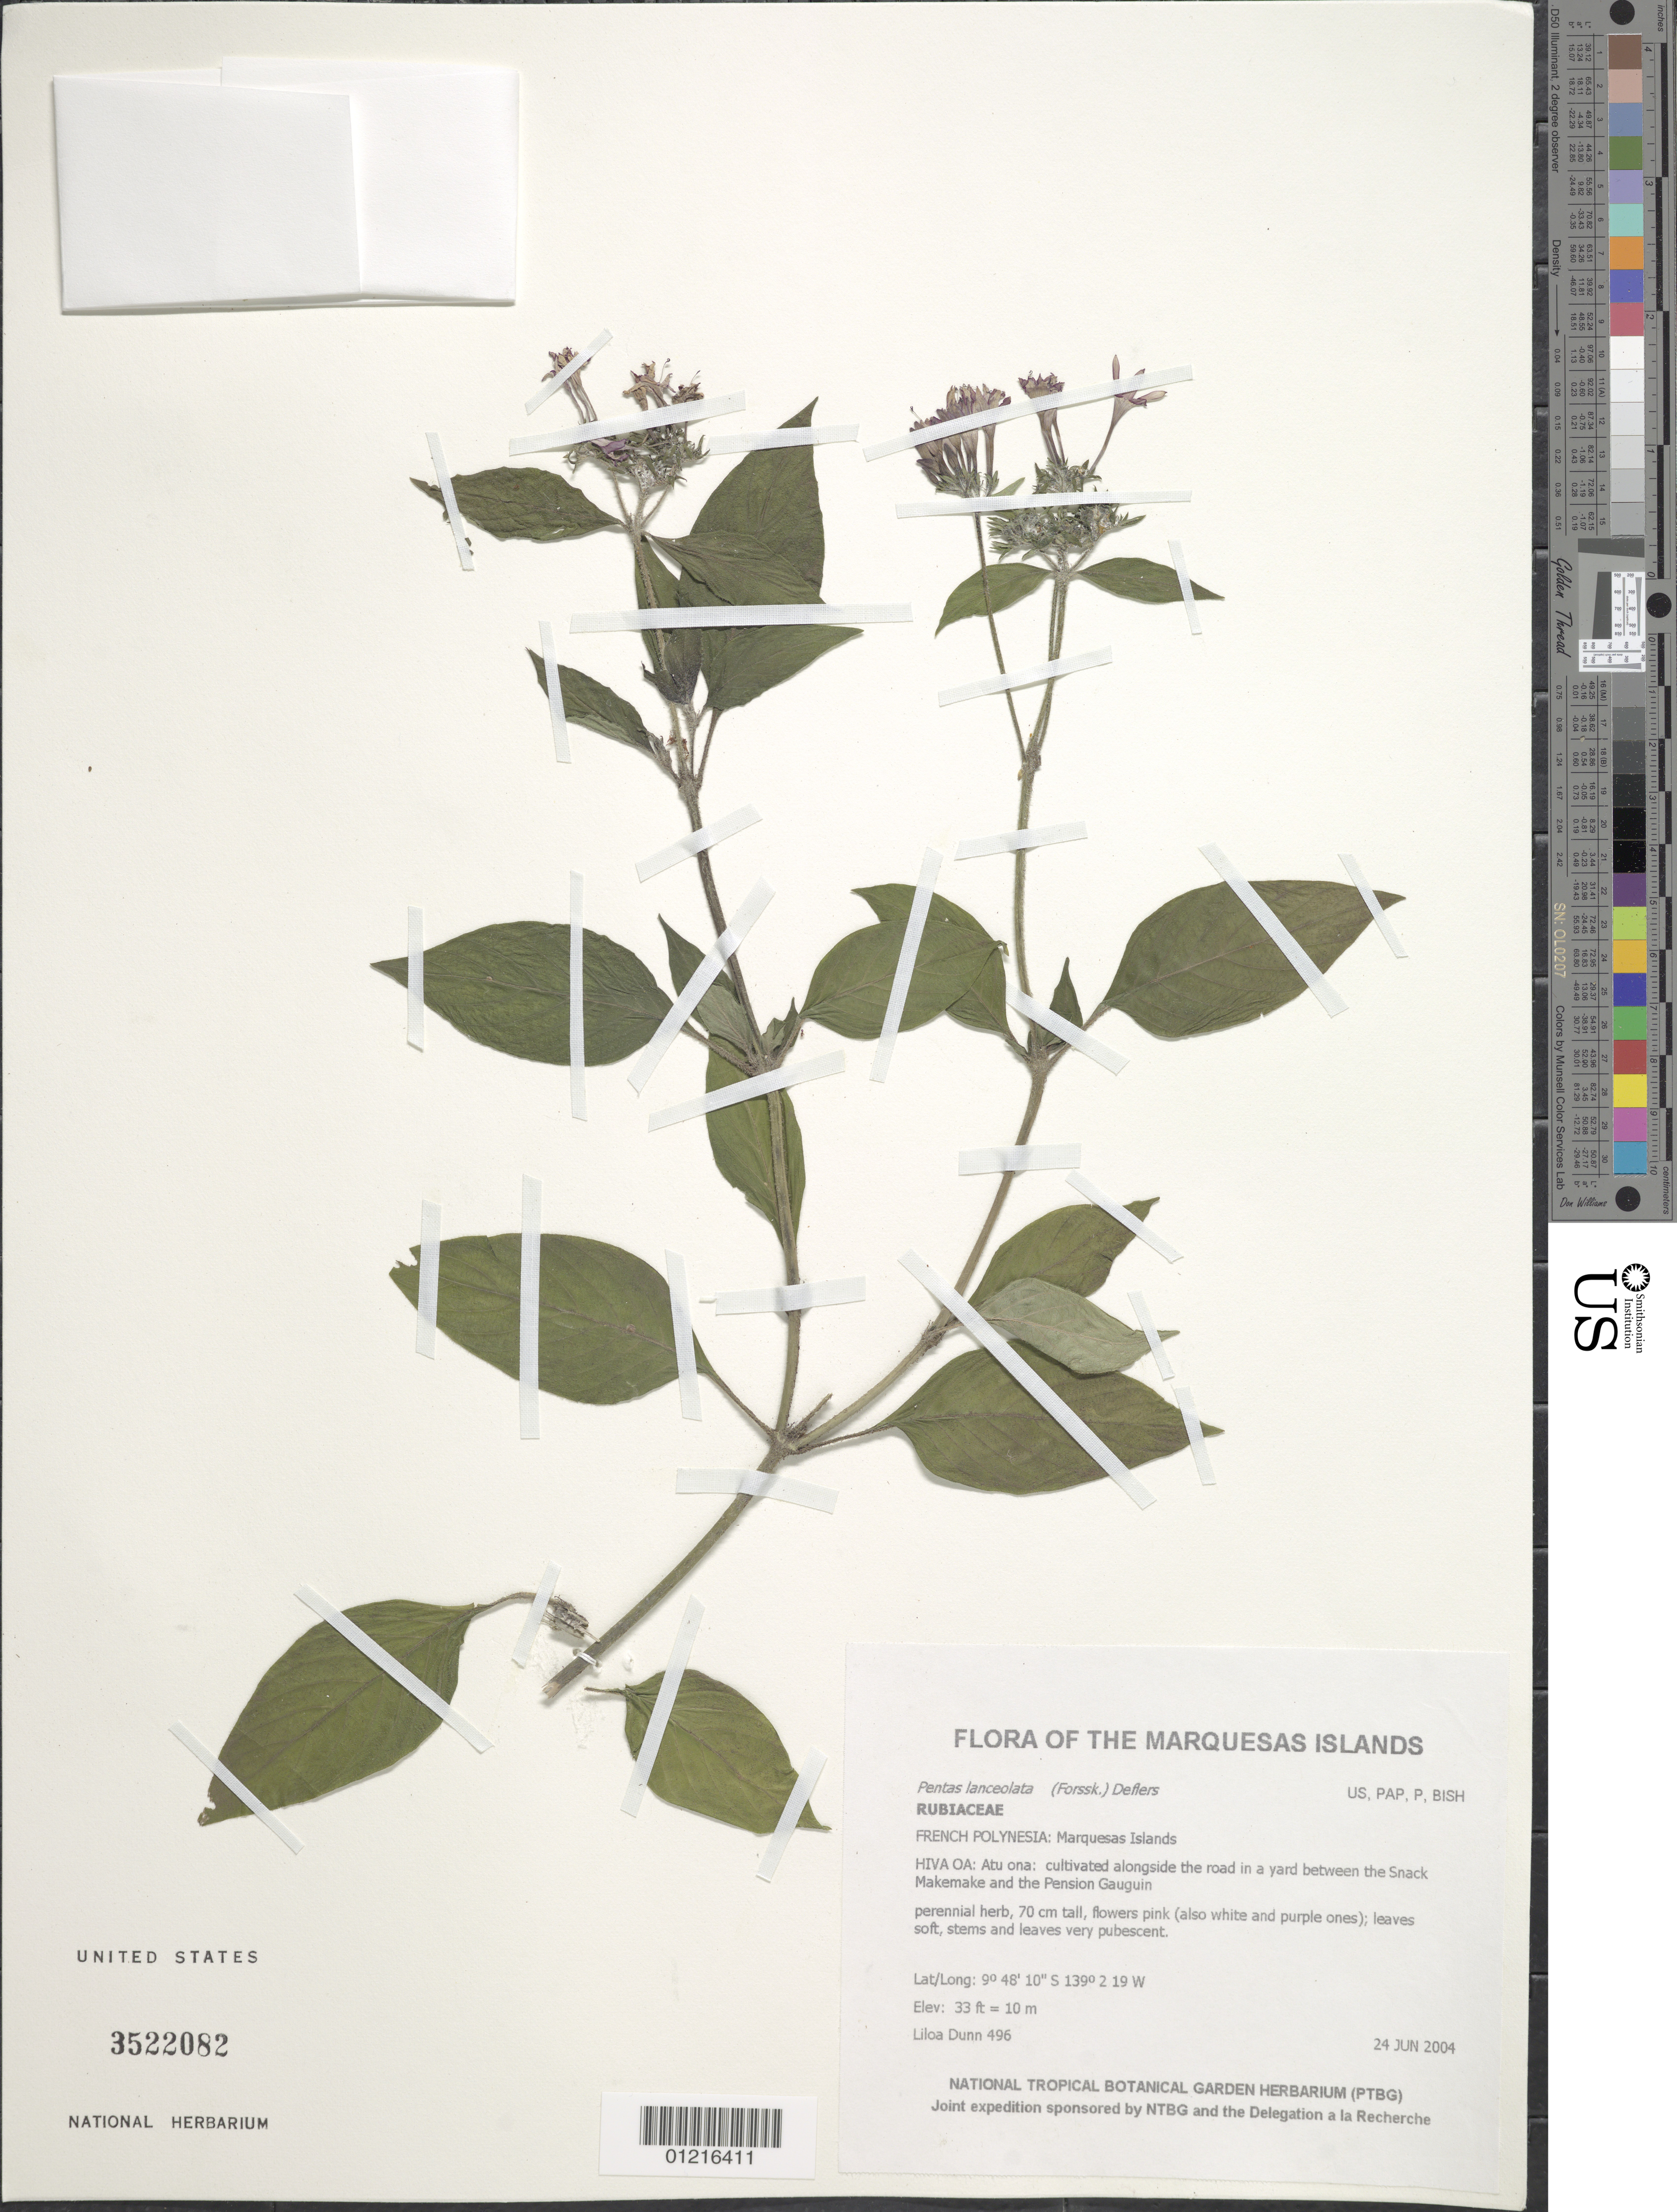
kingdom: Plantae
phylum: Tracheophyta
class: Magnoliopsida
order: Gentianales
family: Rubiaceae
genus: Pentas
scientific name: Pentas lanceolata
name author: (Forssk.) Deflers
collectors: L. Dunn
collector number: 496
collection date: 2004-06-24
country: French Polynesia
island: Hiva Oa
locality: Atu ona: cultivated alongside the road in a yard between the Snack Makemake and the Pension Gauguin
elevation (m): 10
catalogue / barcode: US 3522082